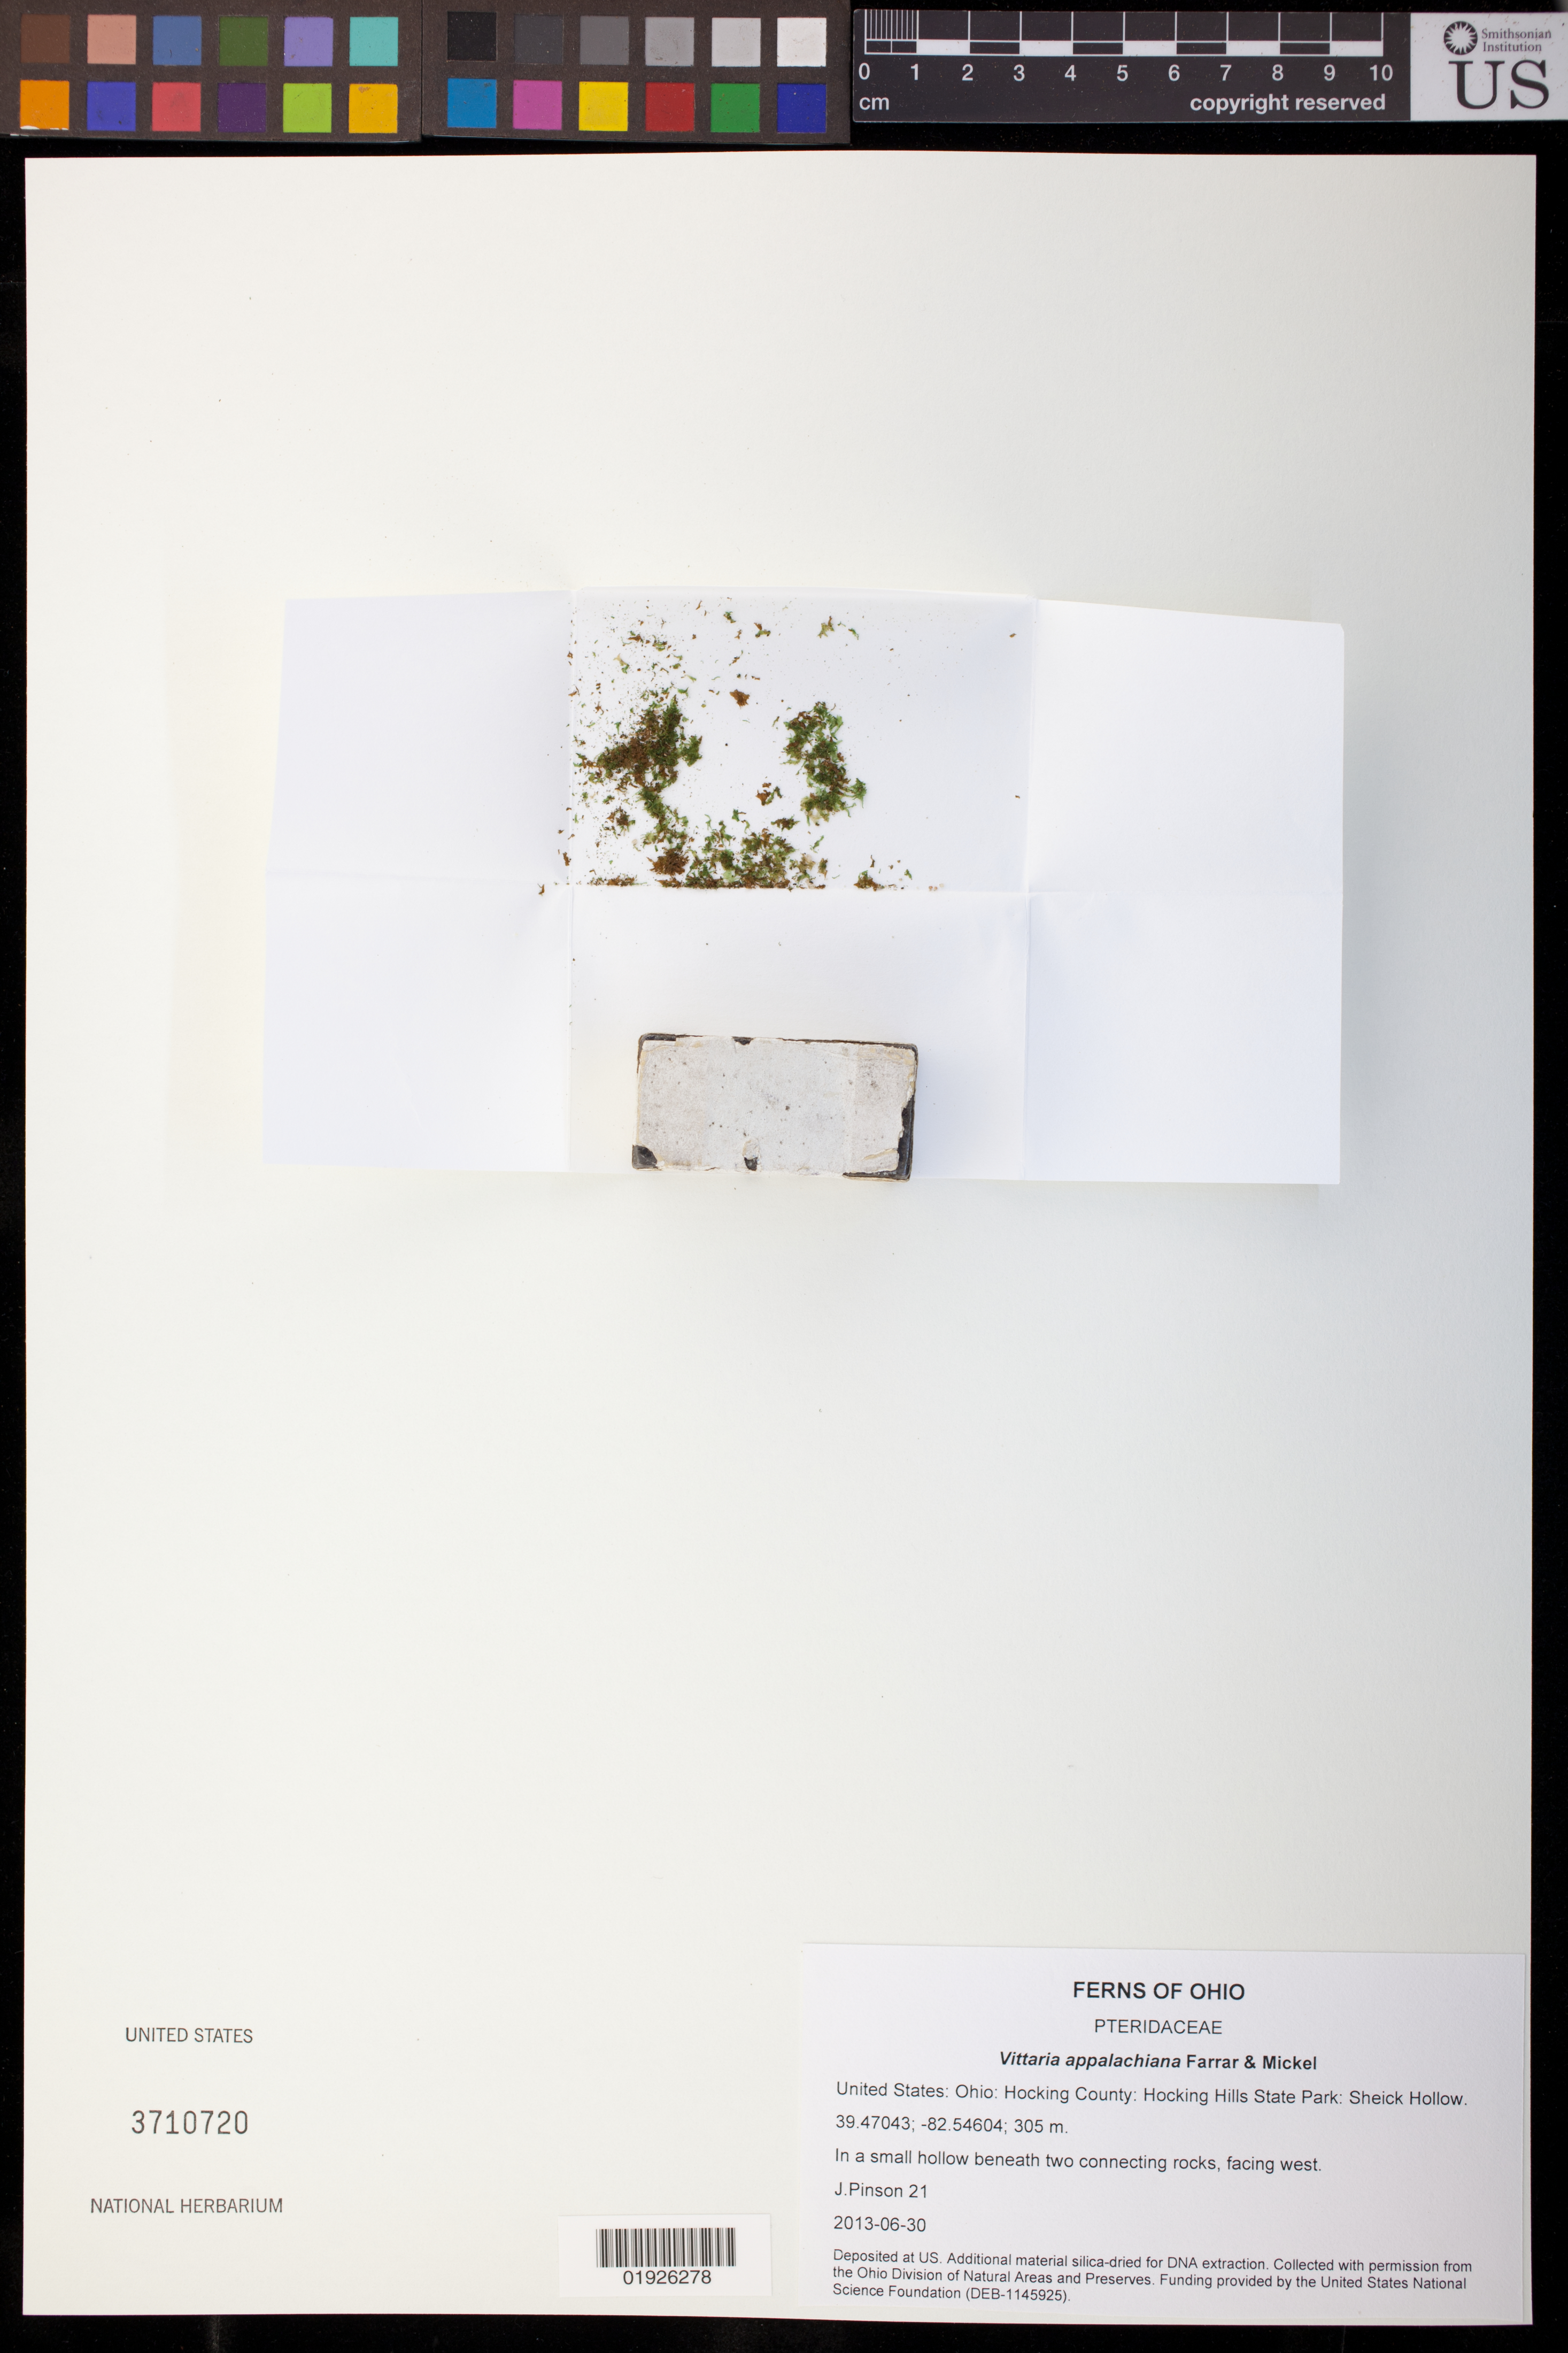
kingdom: Plantae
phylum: Tracheophyta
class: Polypodiopsida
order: Polypodiales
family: Pteridaceae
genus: Vittaria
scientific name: Vittaria appalachiana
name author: Farrar & Mickel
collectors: J. Pinson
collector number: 21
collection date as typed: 2013-06-30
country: United States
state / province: Ohio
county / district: Hocking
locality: Hocking Hills State Park: Sheick Hollow.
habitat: In a small hollow beneath two connecting rocks, facing west.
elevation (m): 305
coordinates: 39.47043, -82.54604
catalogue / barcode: US 3710720